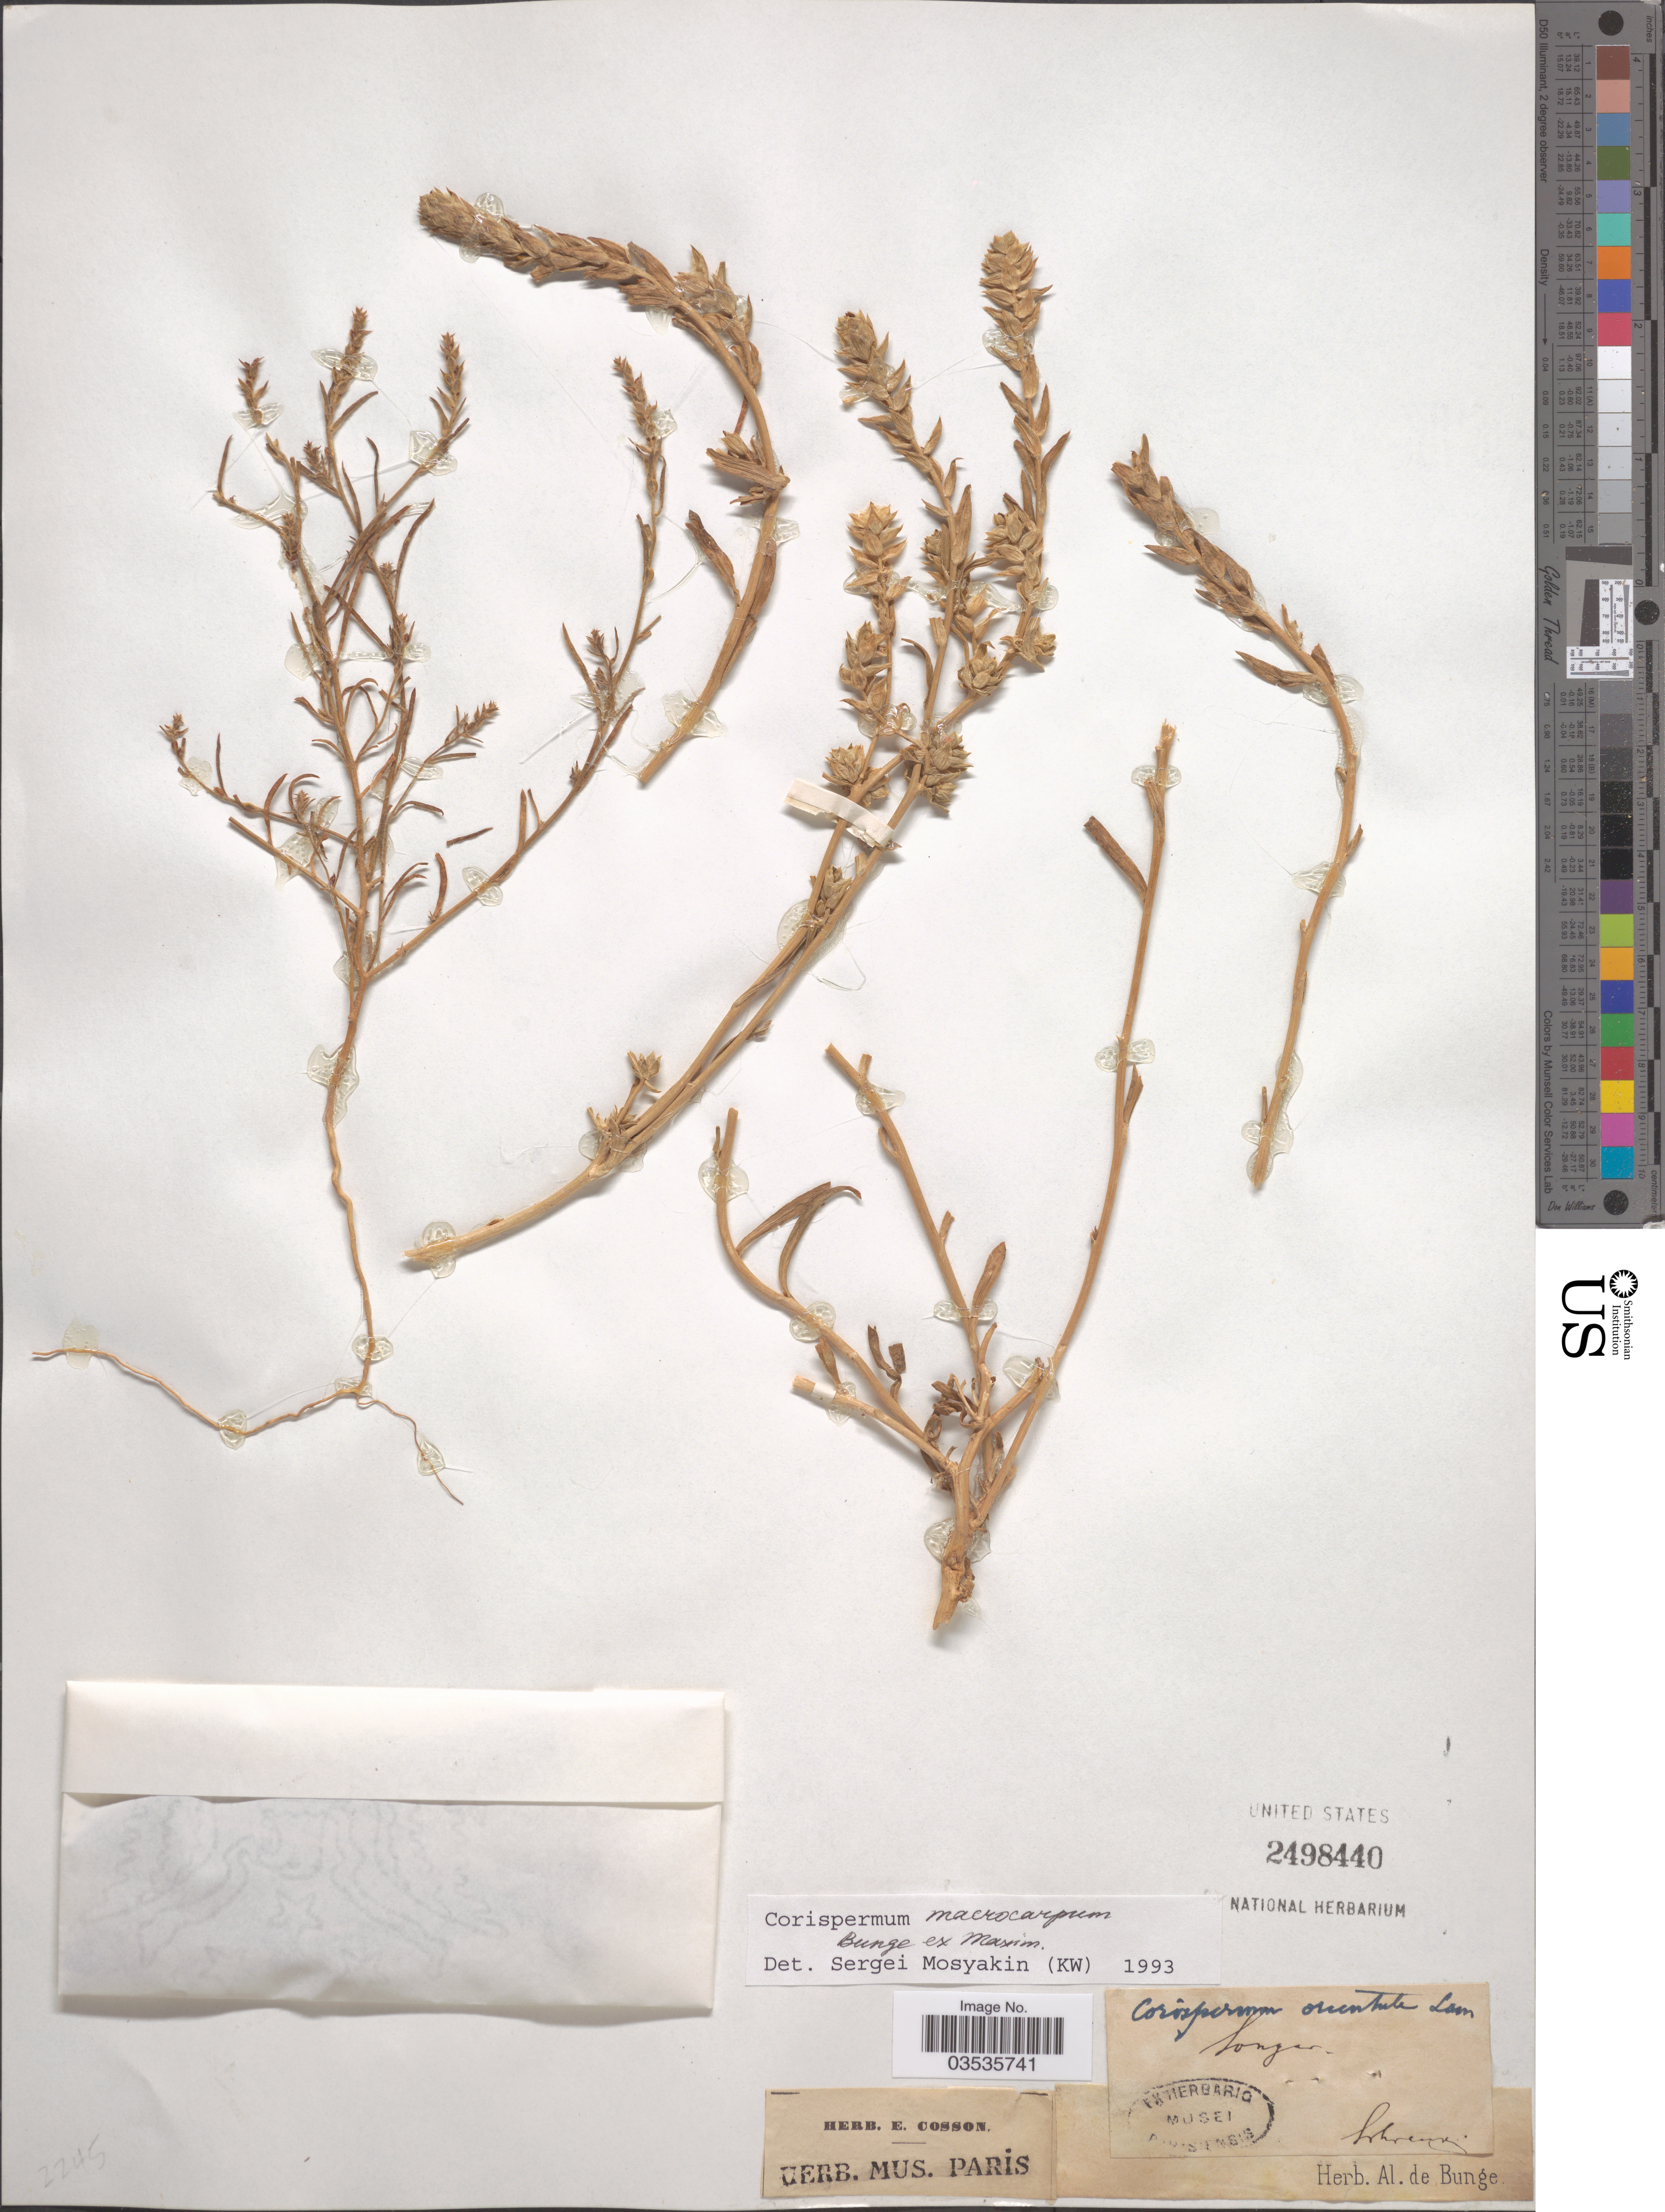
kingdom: Plantae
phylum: Tracheophyta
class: Magnoliopsida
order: Caryophyllales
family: Amaranthaceae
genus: Corispermum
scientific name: Corispermum macrocarpum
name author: Bunge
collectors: A.G. Schrenk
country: Kazakhstan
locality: Songaria.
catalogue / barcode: US 2498440